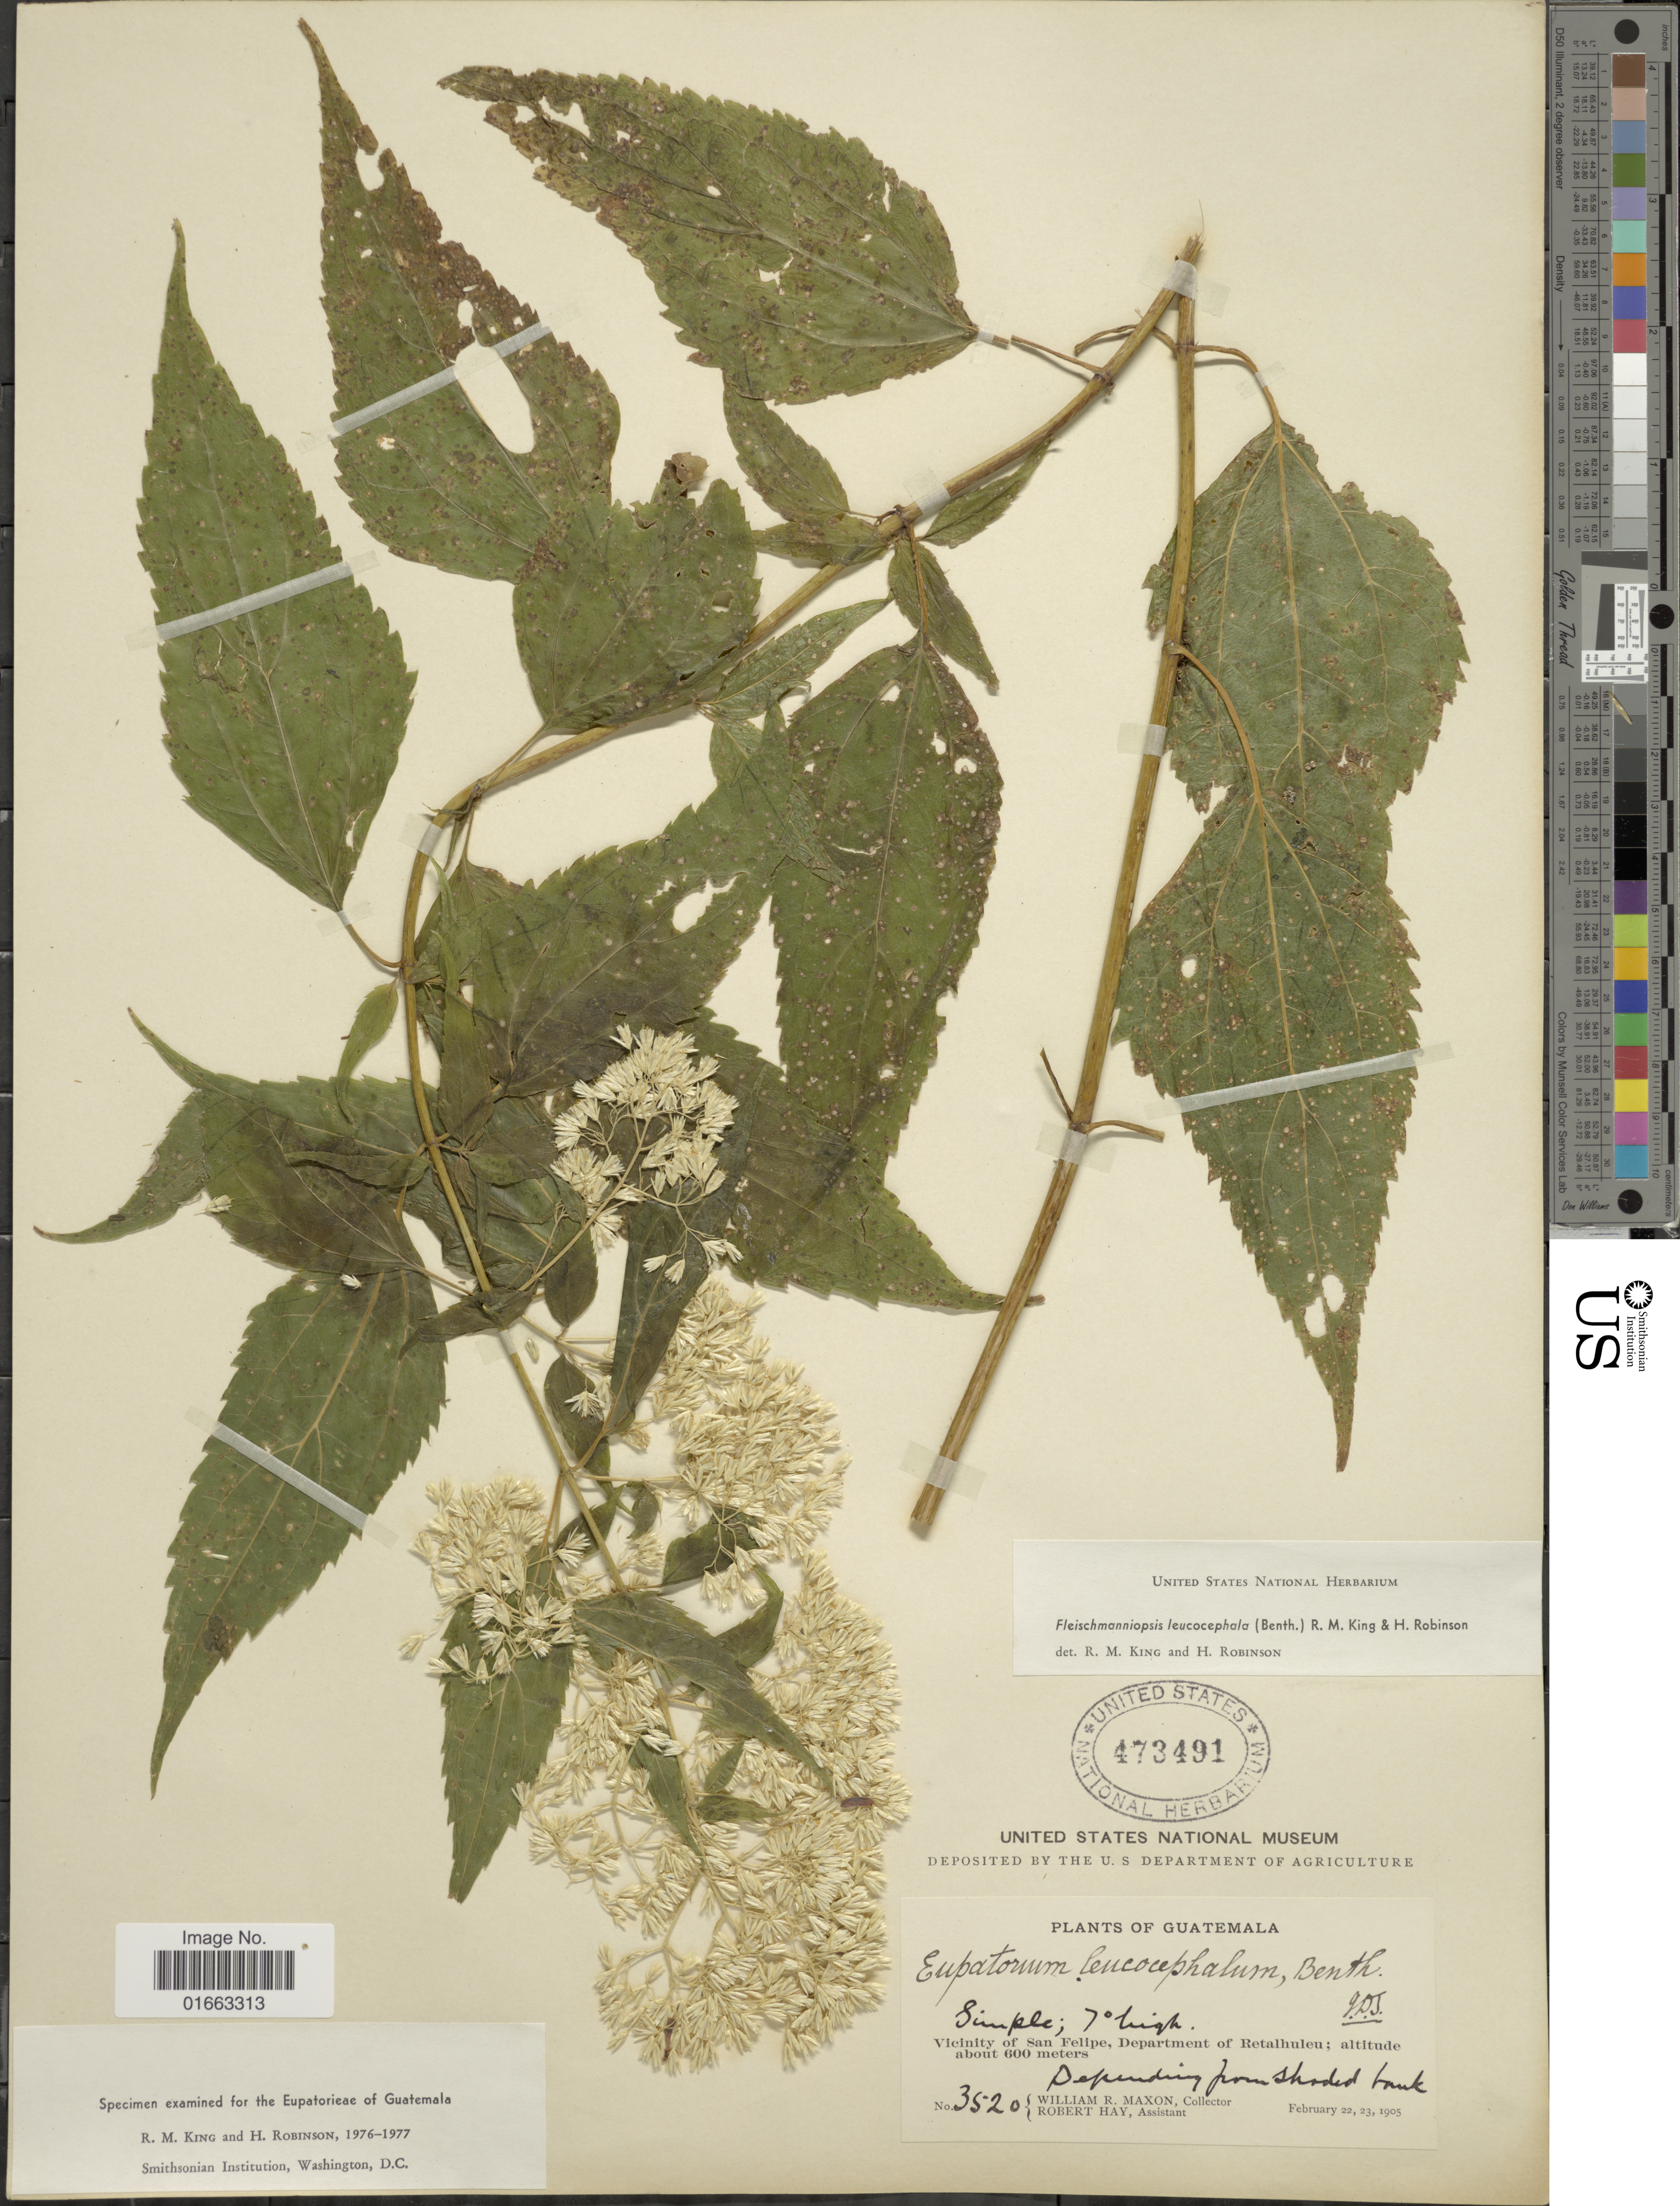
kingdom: Plantae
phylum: Tracheophyta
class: Magnoliopsida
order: Asterales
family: Asteraceae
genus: Fleischmanniopsis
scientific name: Fleischmanniopsis leucocephala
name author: (Benth.) R.M. King & H. Rob.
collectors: W. R. Maxon & R. H. Hay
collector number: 3520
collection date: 1905-02-22/1905-02-23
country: Guatemala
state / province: Retalhuleu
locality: Vicinity of San Felipe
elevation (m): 600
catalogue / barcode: US 473491